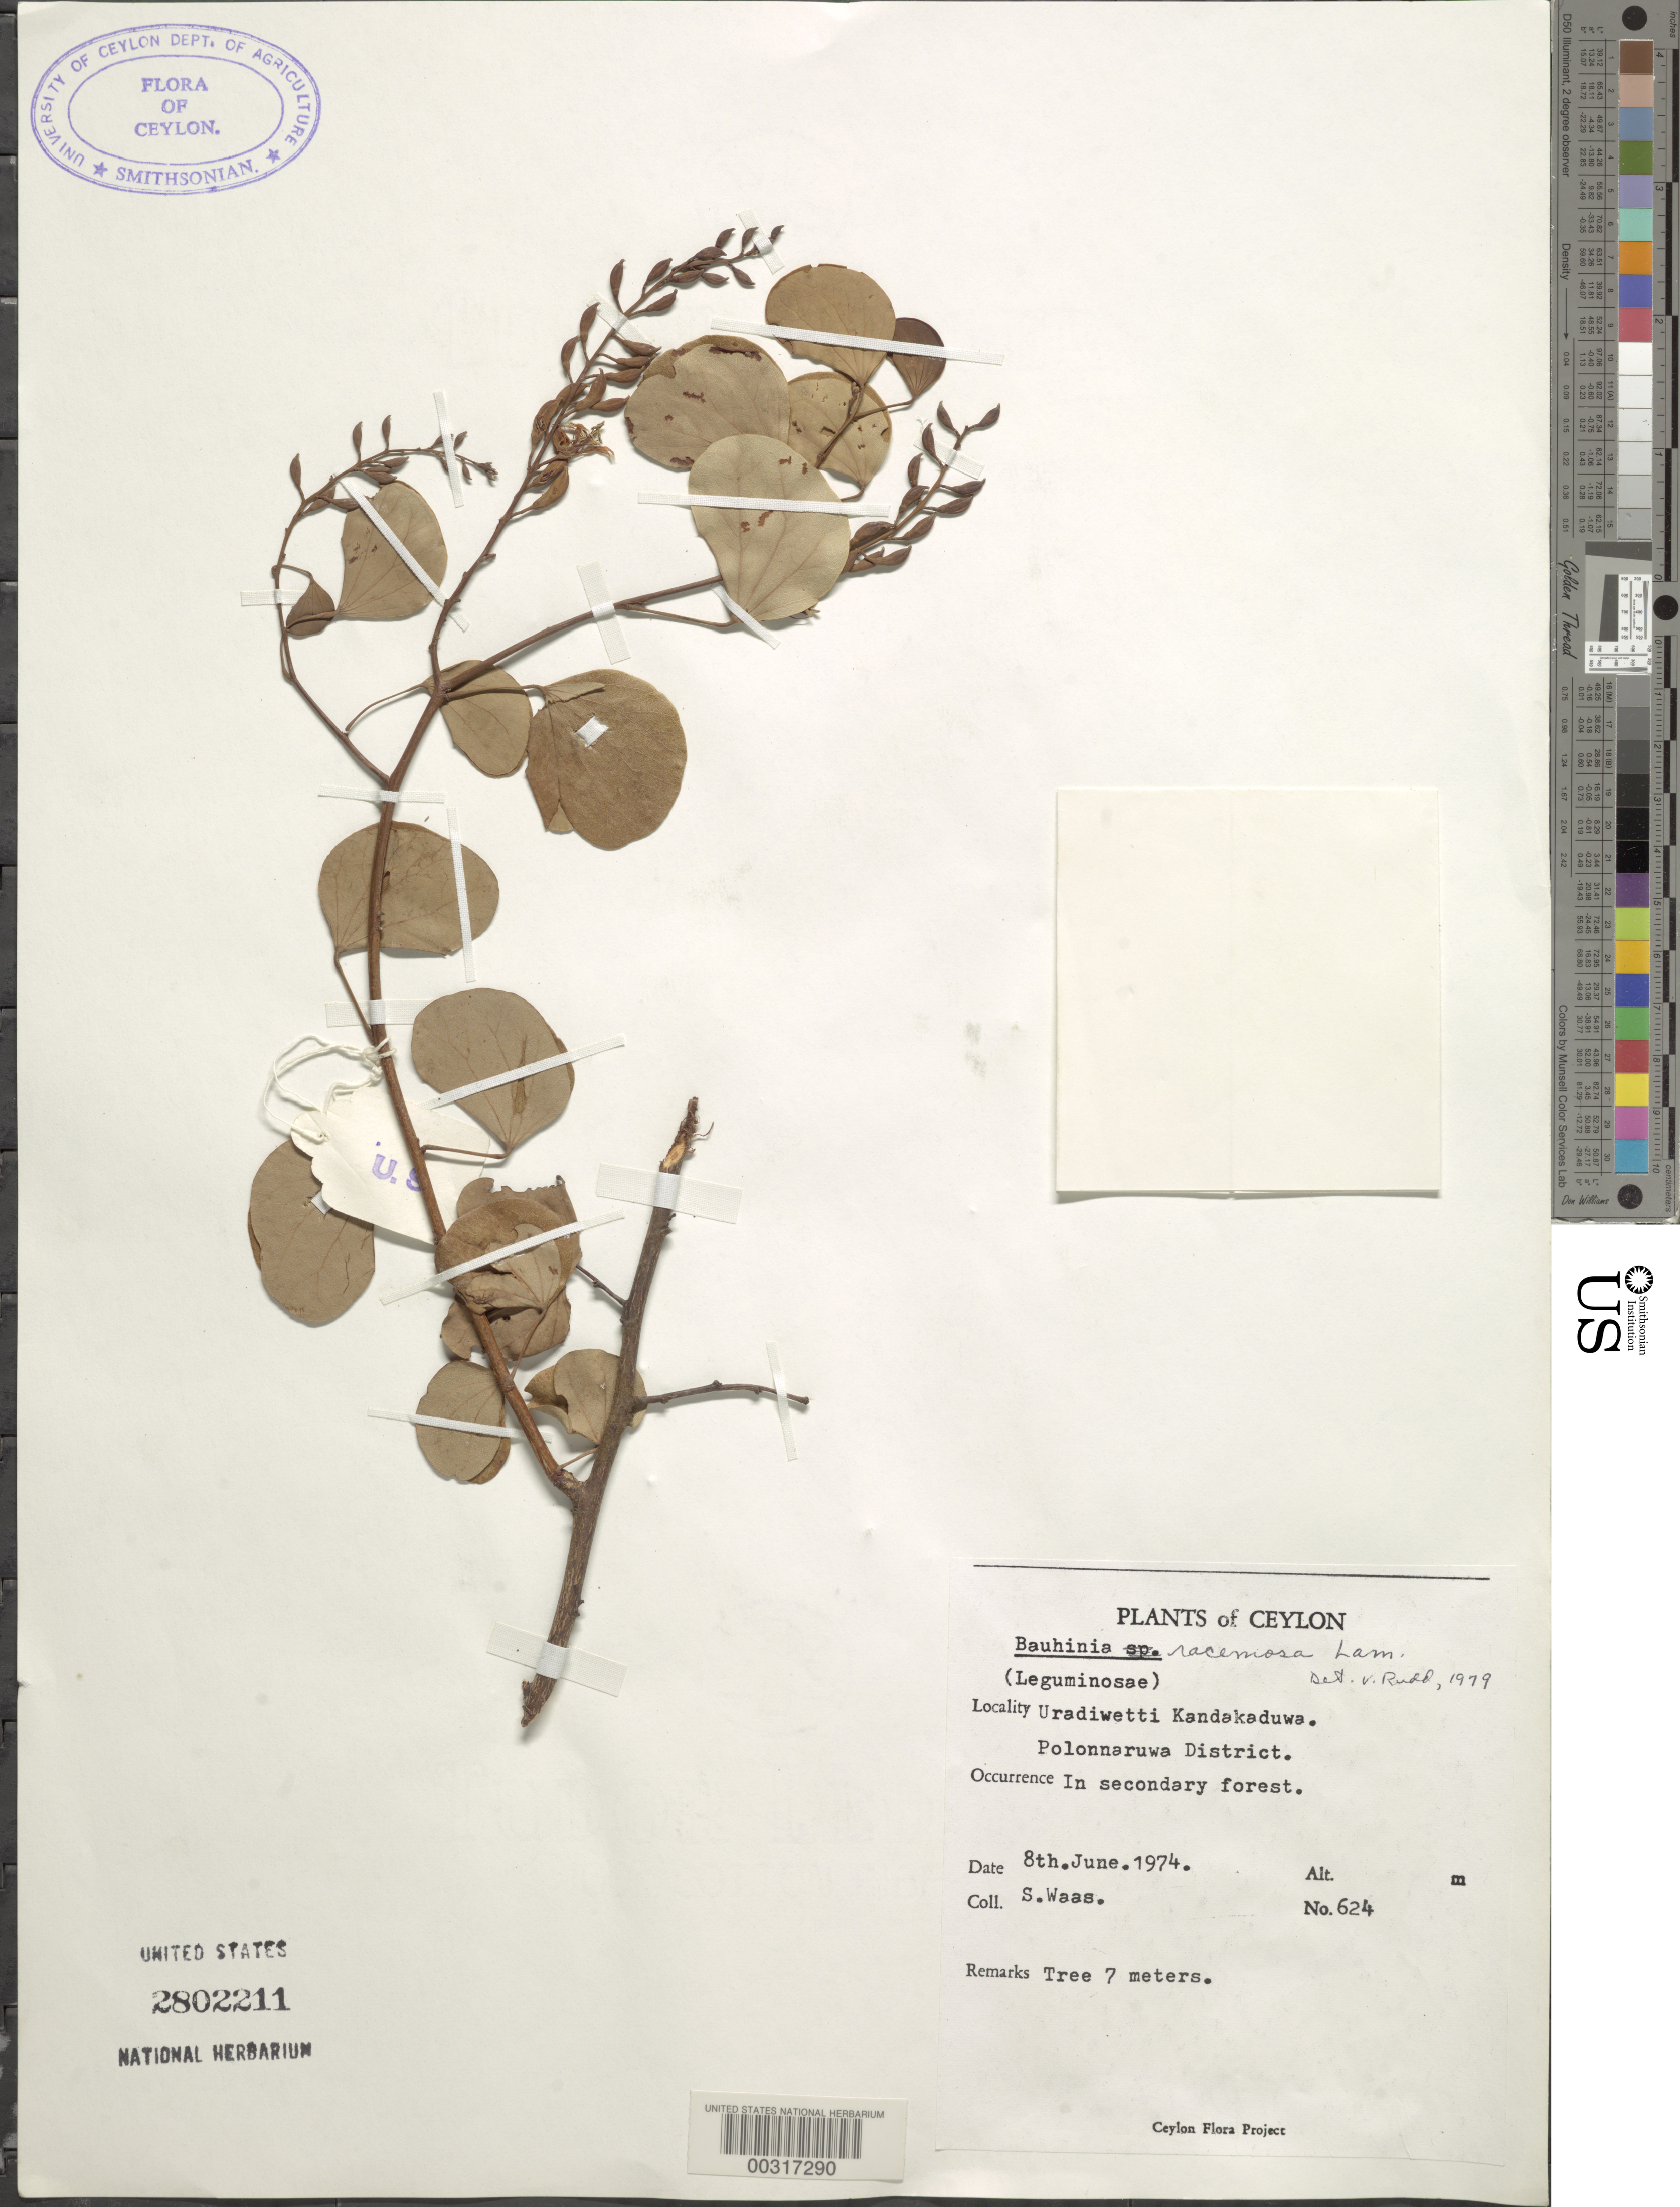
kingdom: Plantae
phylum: Tracheophyta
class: Magnoliopsida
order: Fabales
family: Fabaceae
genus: Bauhinia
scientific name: Bauhinia racemosa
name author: Lam.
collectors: S. Waas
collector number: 624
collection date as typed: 08 Jun 1974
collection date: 1974-06-08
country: Sri Lanka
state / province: North Central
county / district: Polonnaruwa Dist.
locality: Uradiwetti kandakaduwa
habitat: In secondary forest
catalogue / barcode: US 2802211